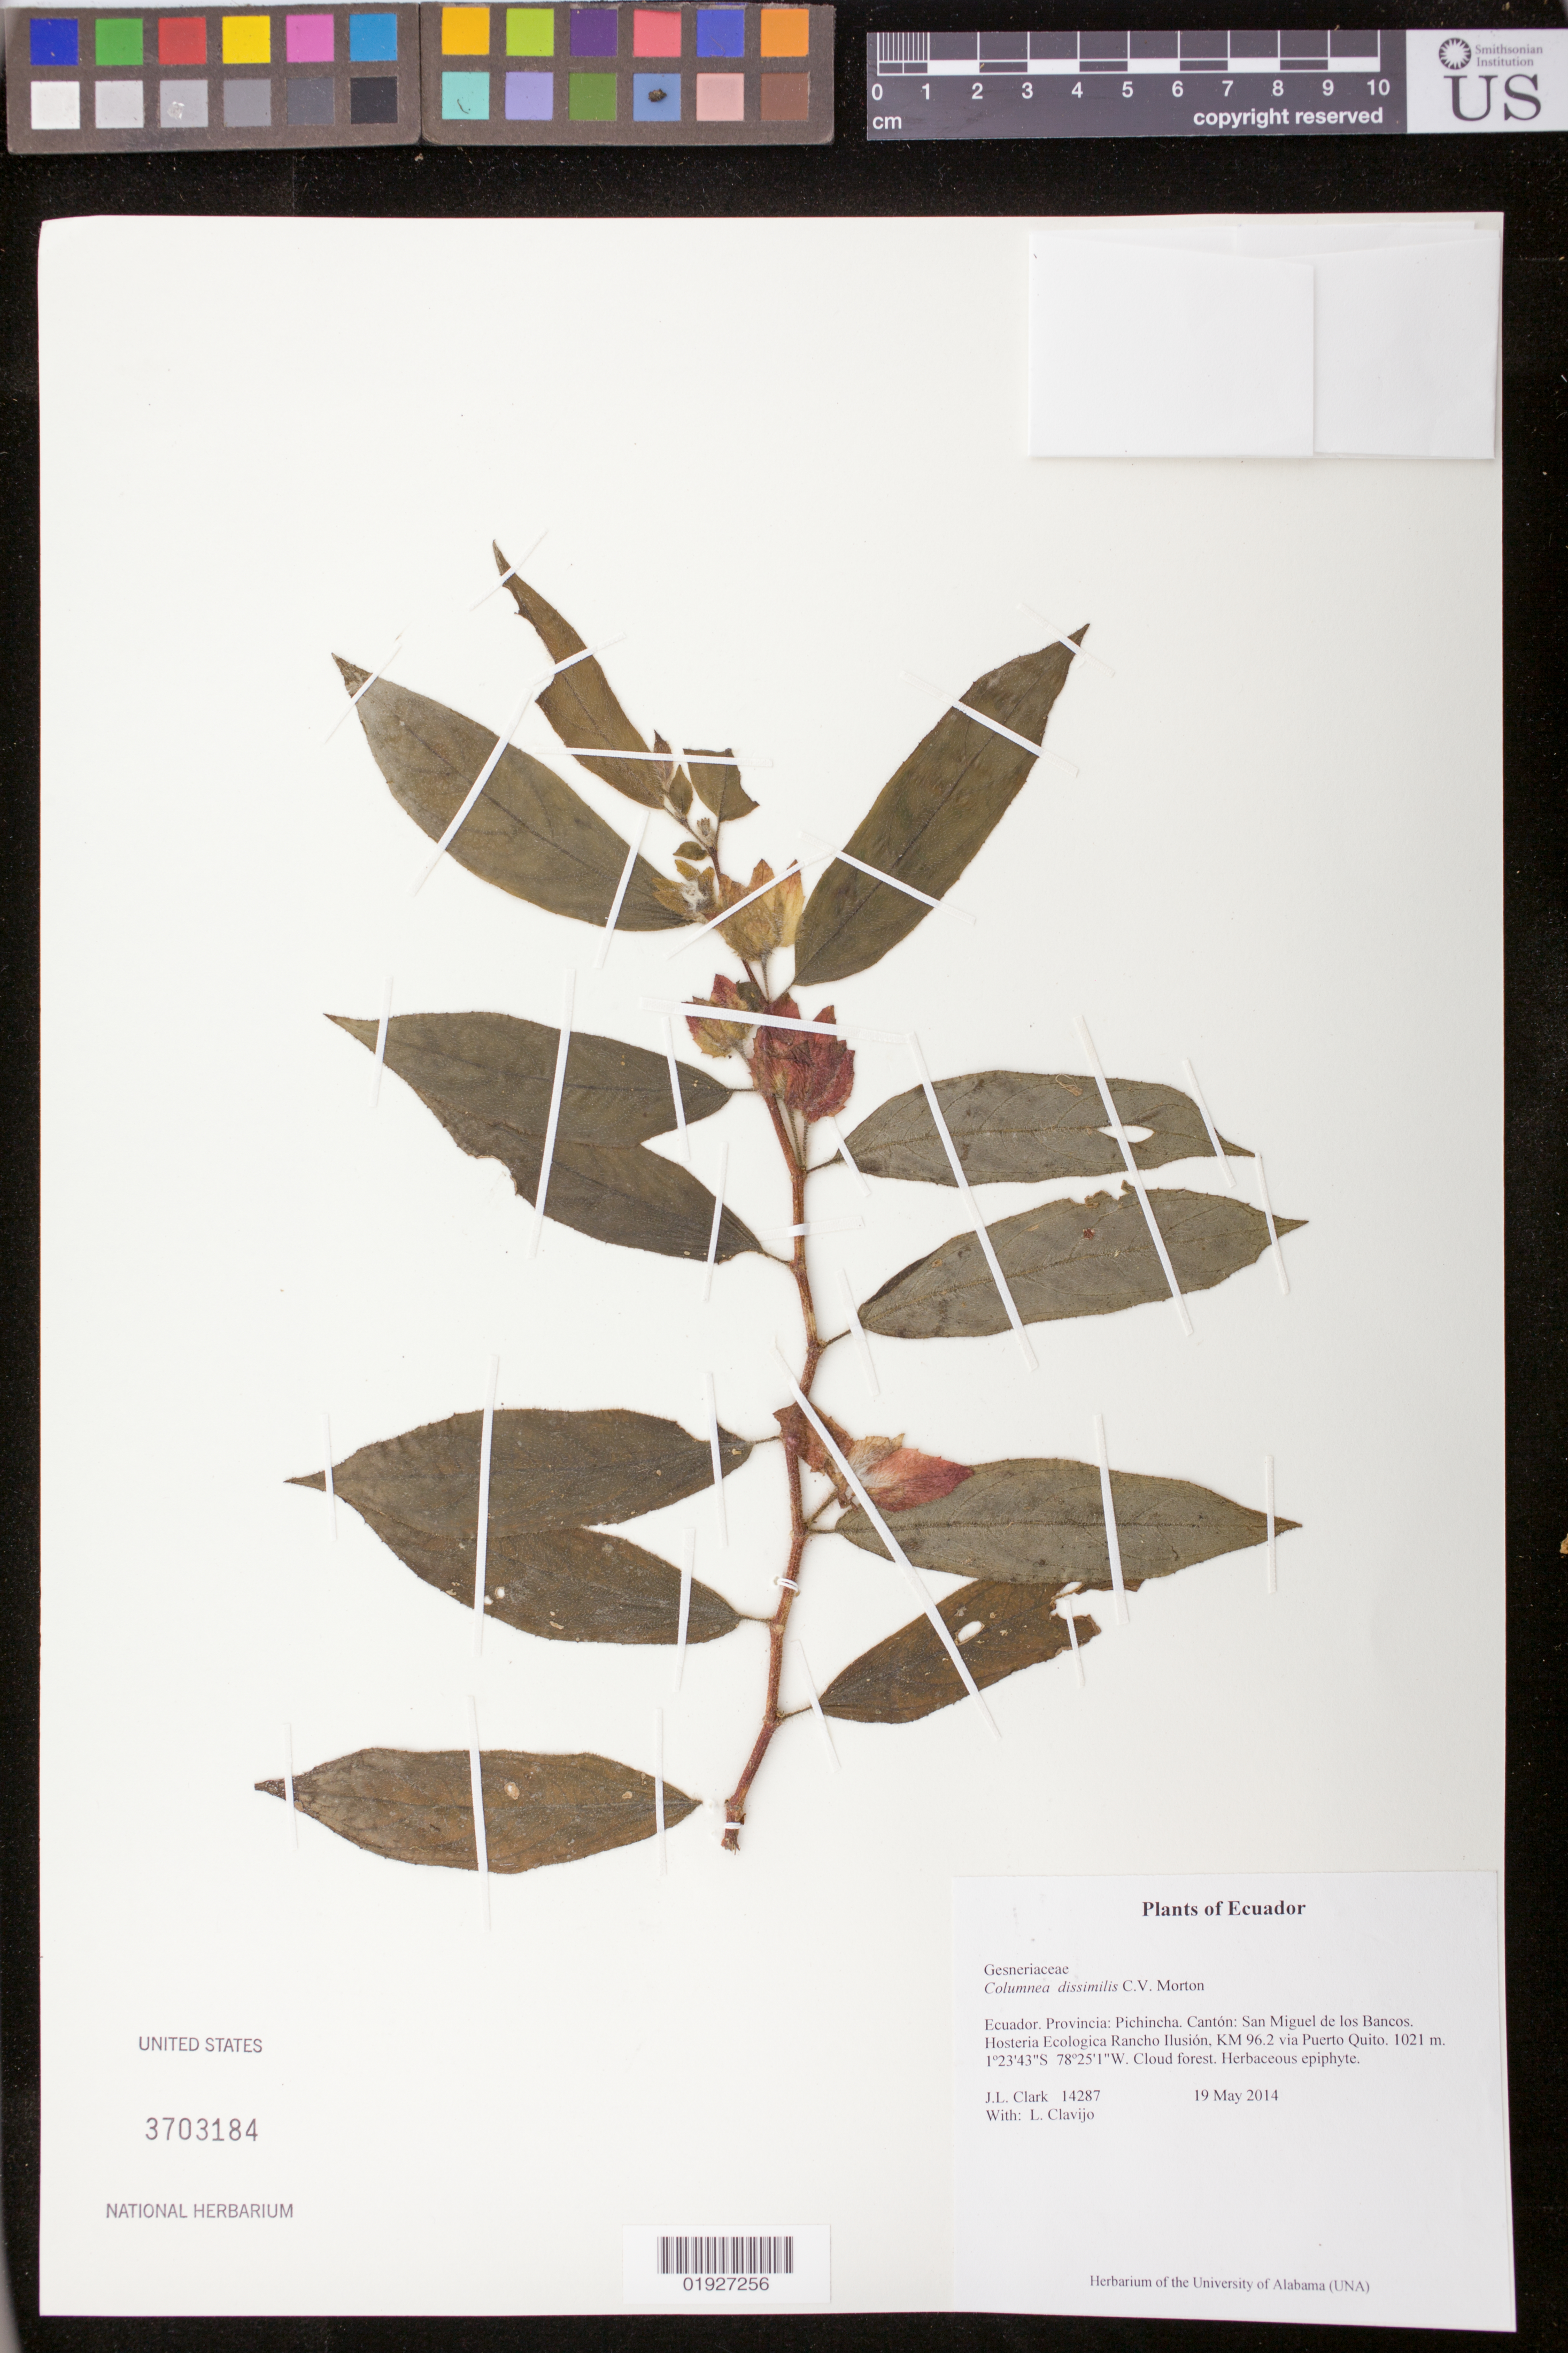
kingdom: Plantae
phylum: Tracheophyta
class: Magnoliopsida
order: Lamiales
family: Gesneriaceae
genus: Columnea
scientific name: Columnea dissimilis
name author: C.V. Morton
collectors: J. L. Clark & L. Clavijo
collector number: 14287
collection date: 2014-05-19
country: Ecuador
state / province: Pichincha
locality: Canton: San Miguel de los Bancos. Hosteria Ecologica Rancho Ilusion, KM 96.2 via Puerto Quito.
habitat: Cloud forest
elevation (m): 1021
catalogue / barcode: US 3703184